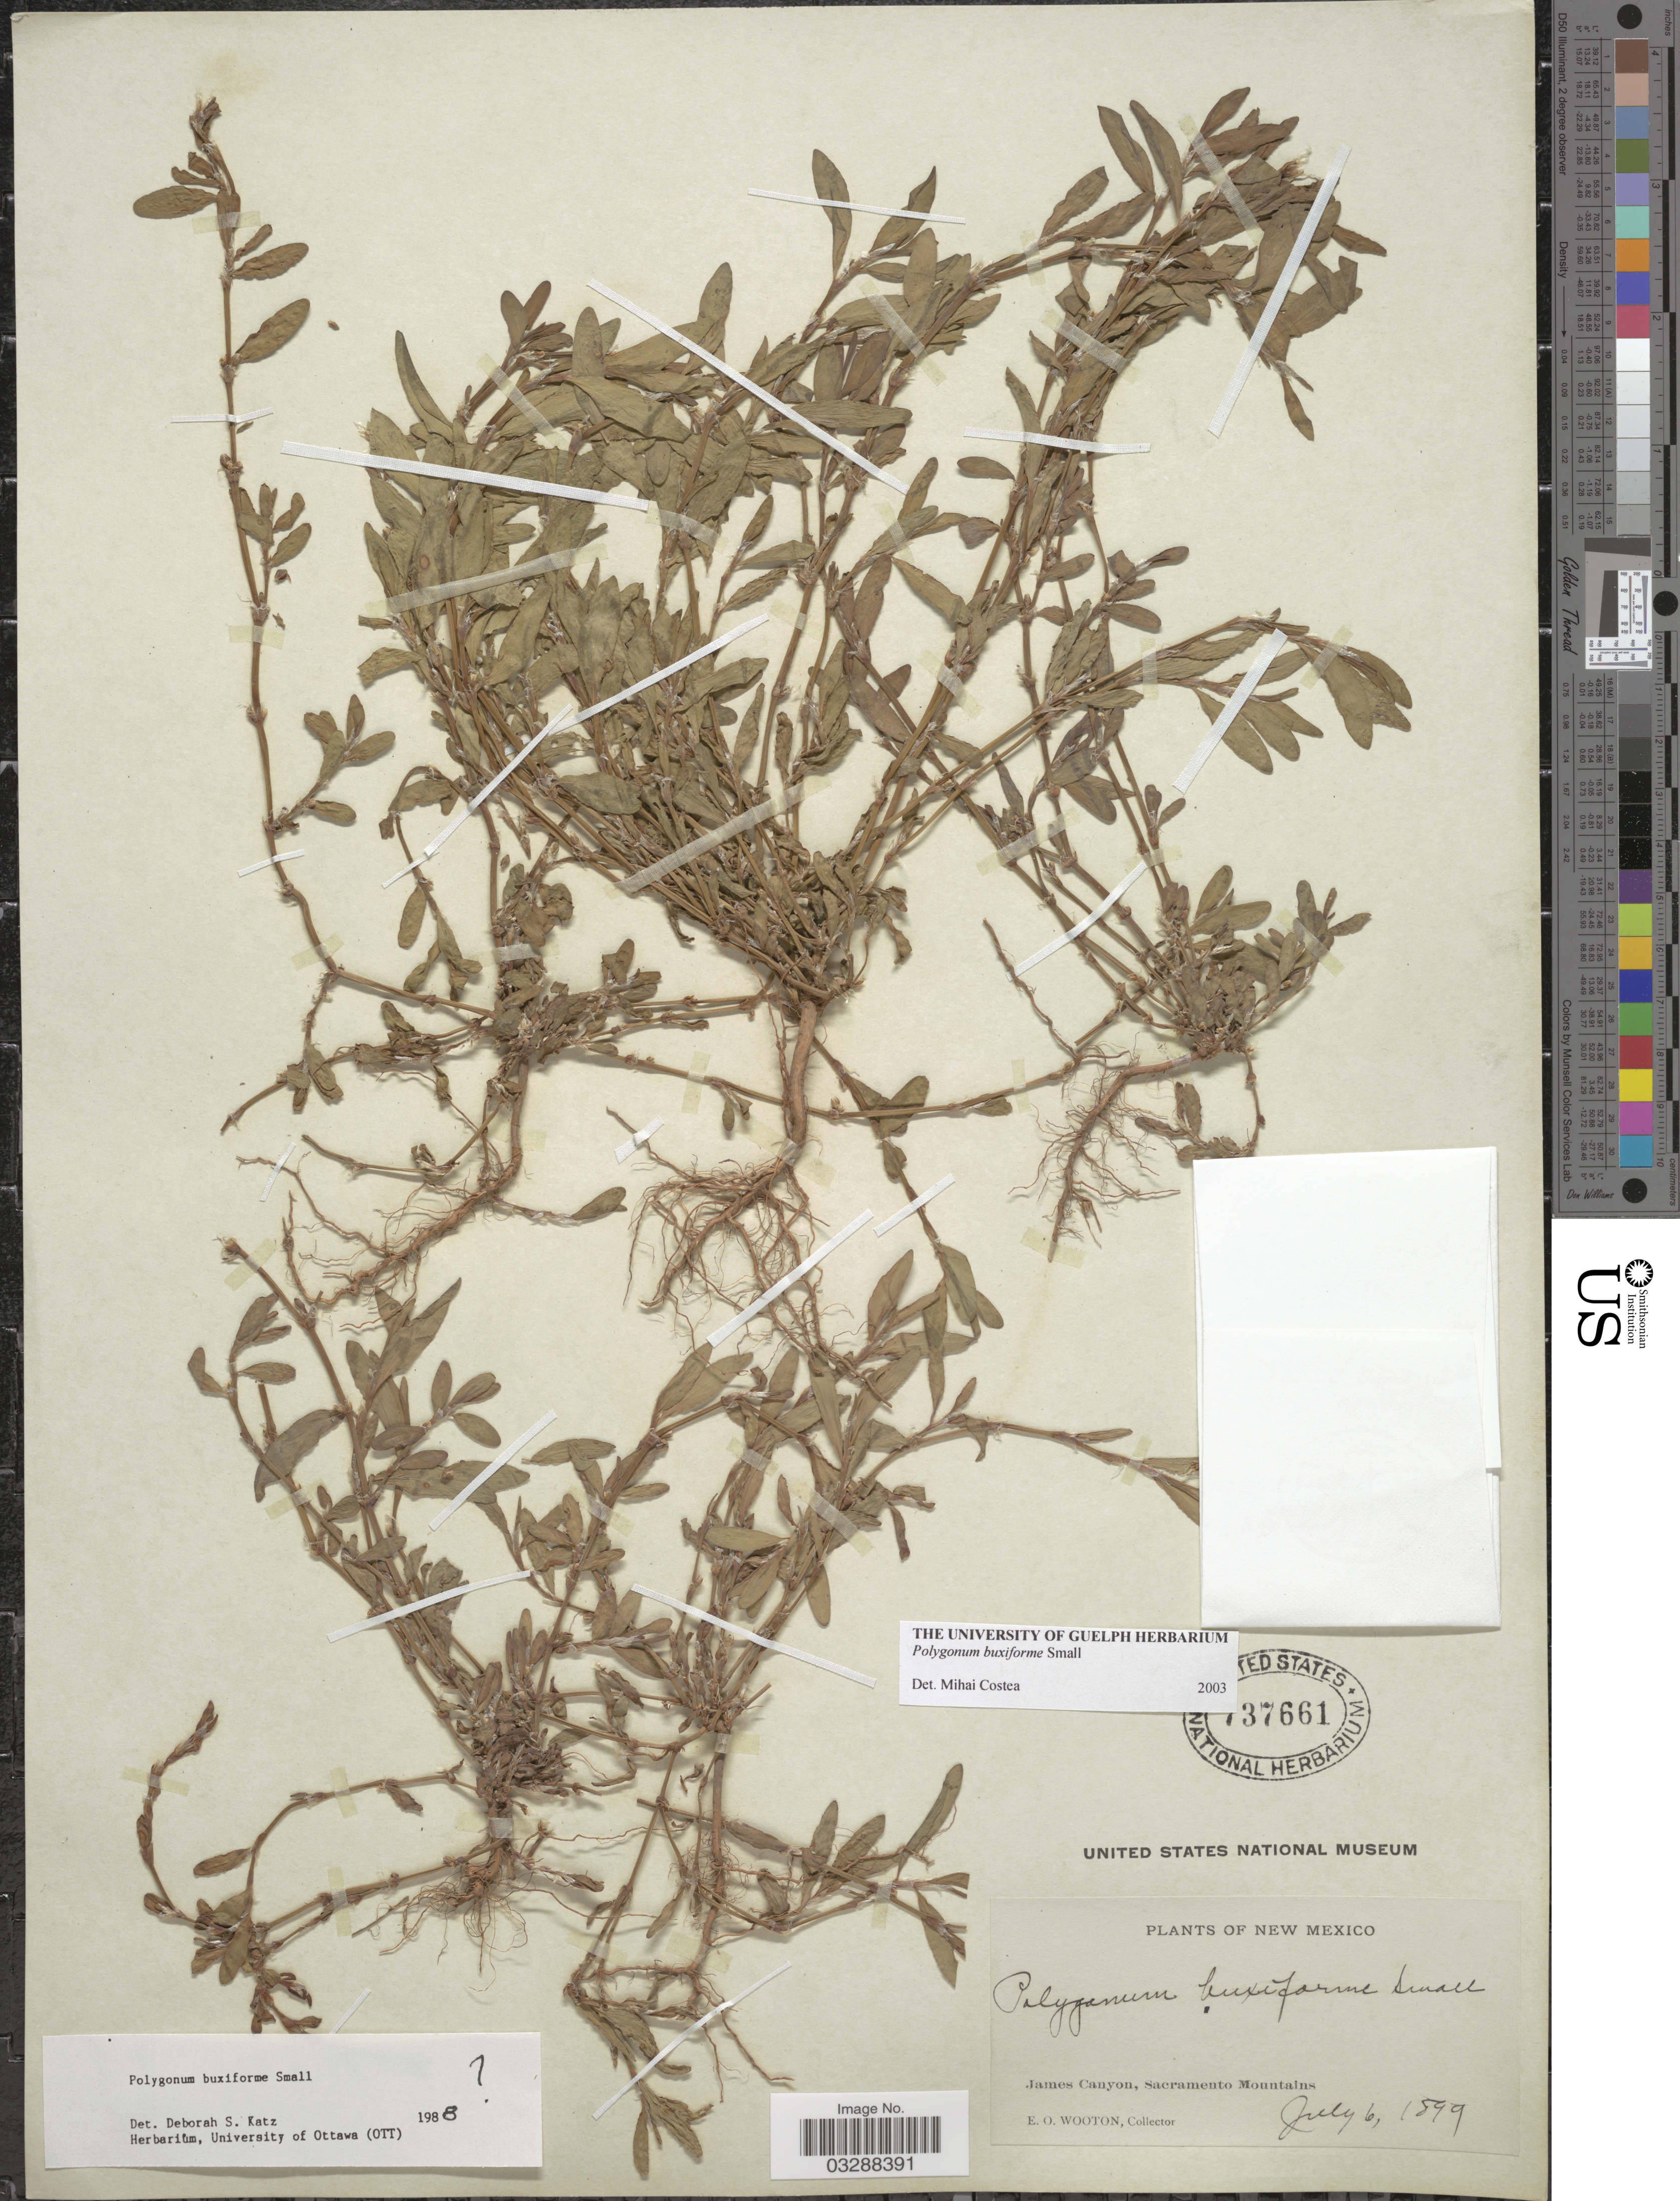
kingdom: Plantae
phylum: Tracheophyta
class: Magnoliopsida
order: Caryophyllales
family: Polygonaceae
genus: Polygonum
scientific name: Polygonum buxiforme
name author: Small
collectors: E. O. Wooton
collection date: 1899-07-06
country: United States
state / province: New Mexico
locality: James Canyon, Sacramento Mountains.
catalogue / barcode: US 737661